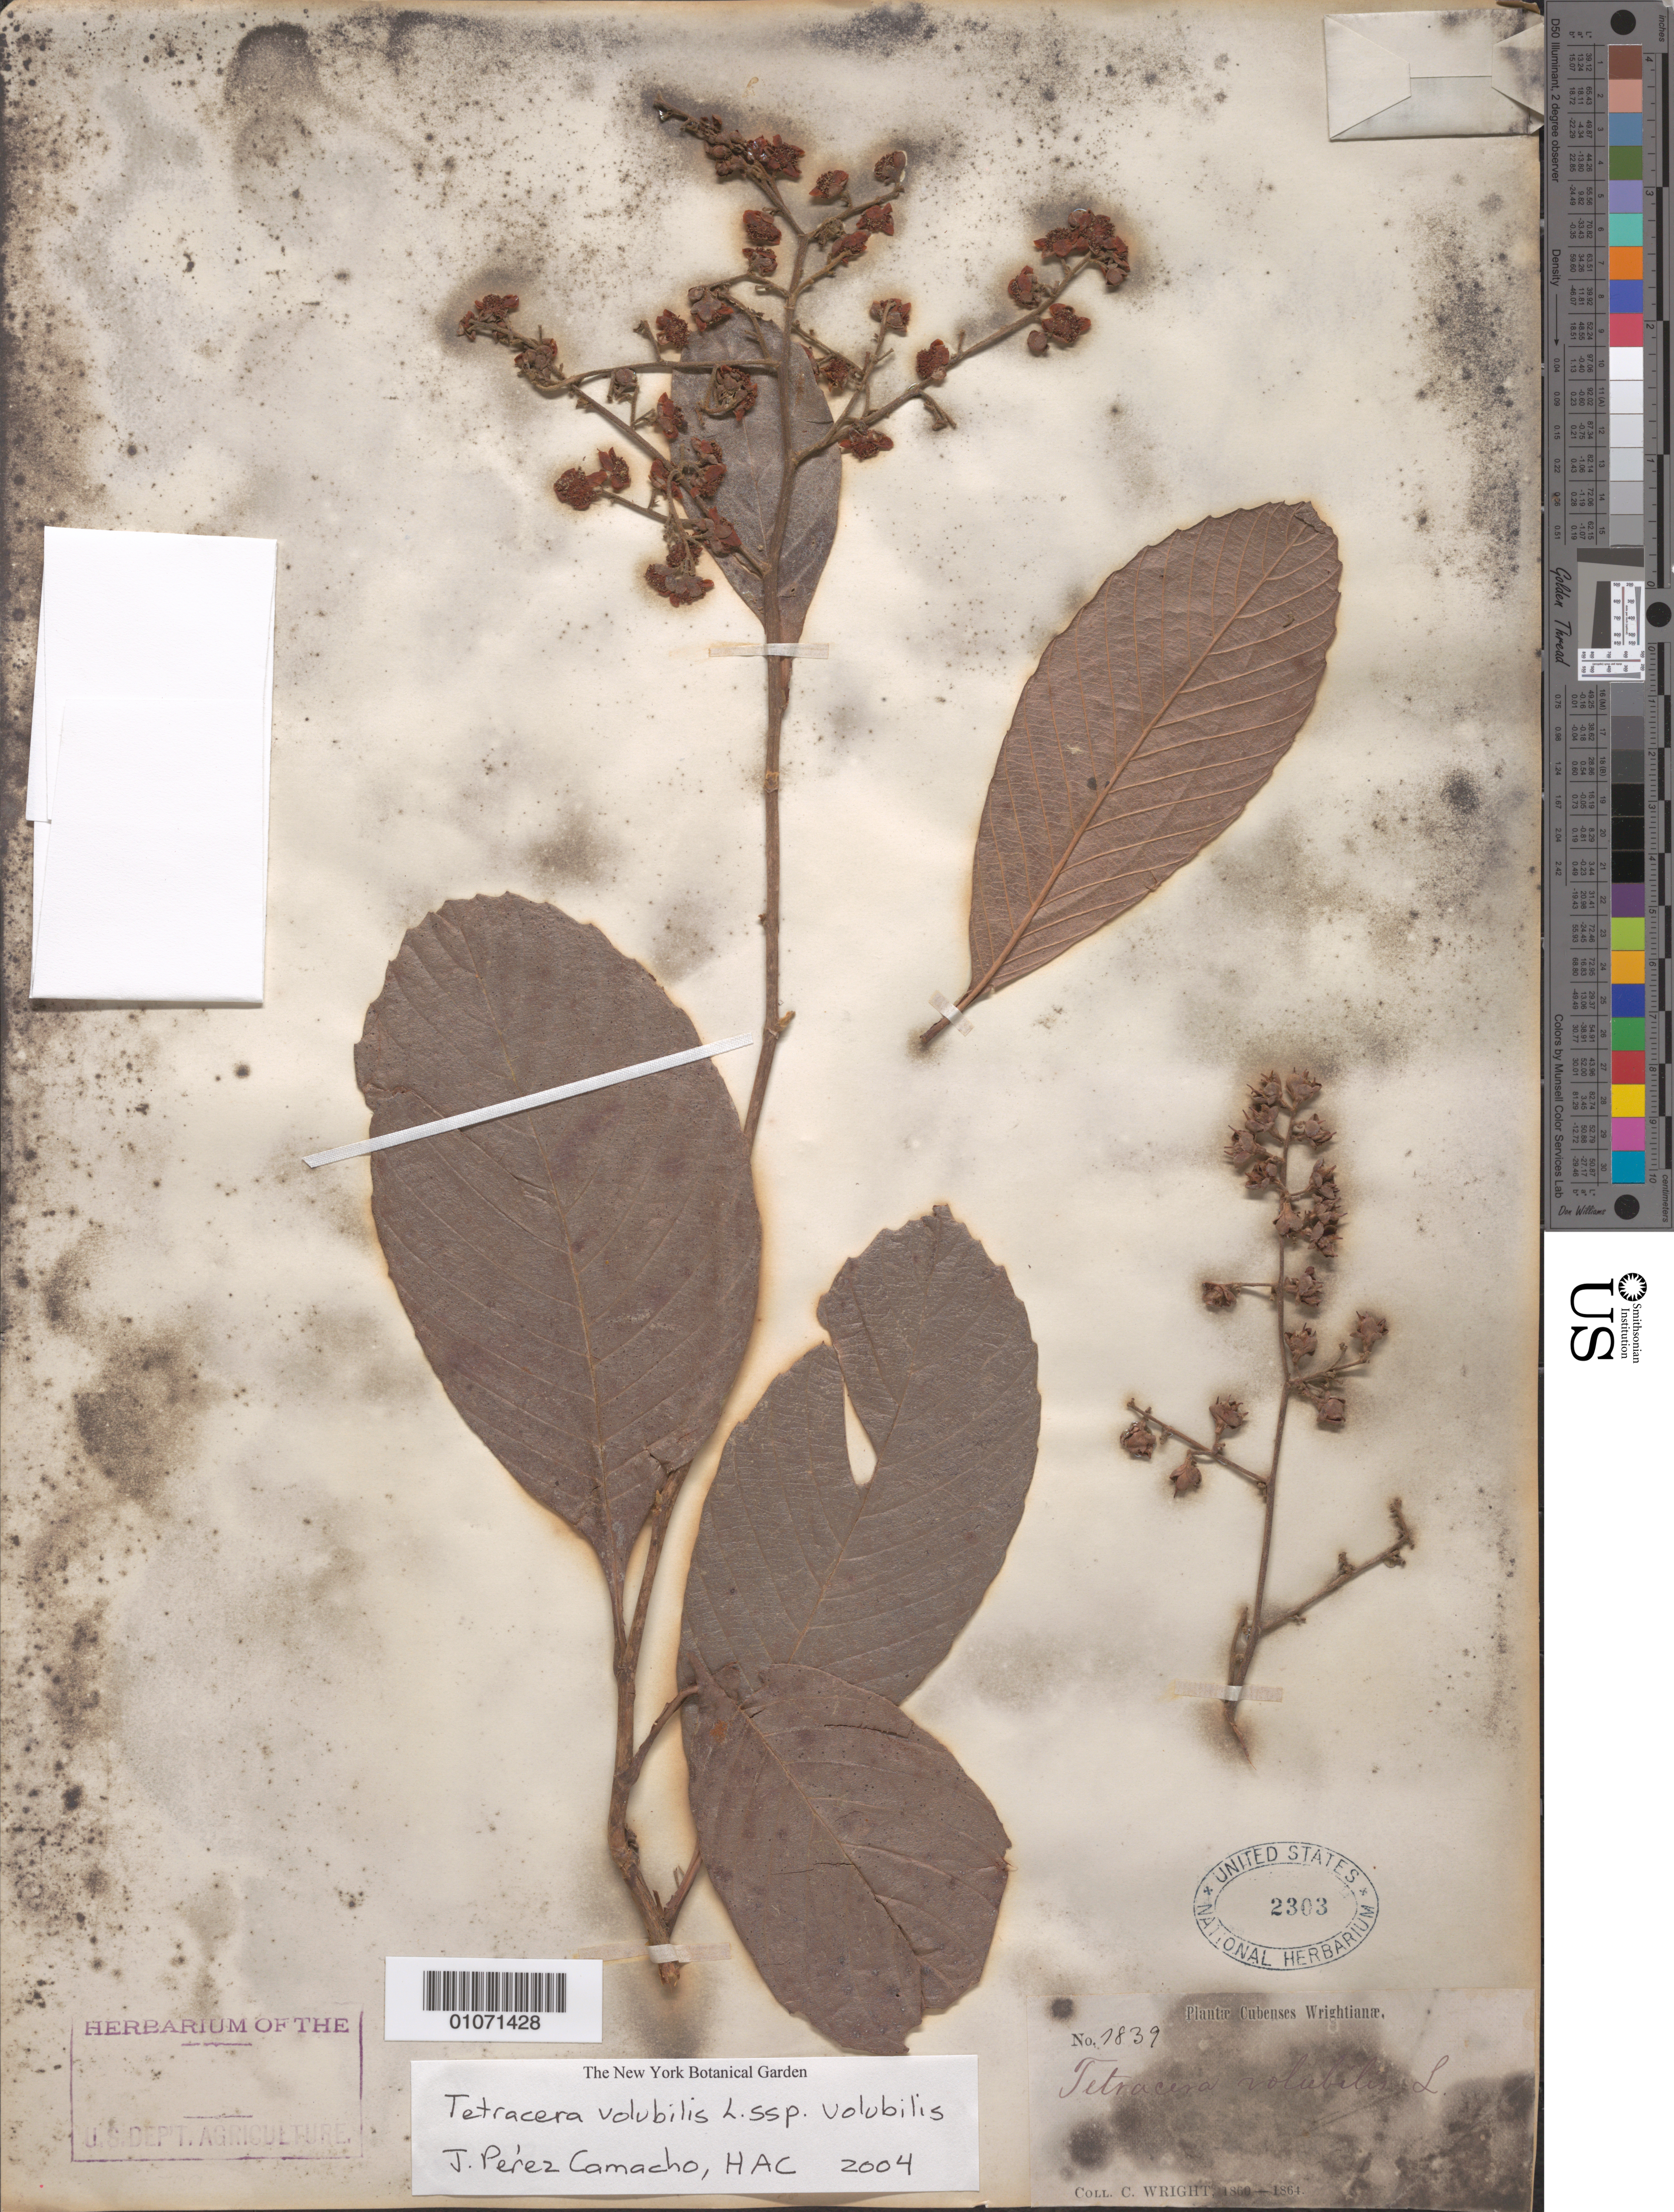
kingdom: Plantae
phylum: Tracheophyta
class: Magnoliopsida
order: Dilleniales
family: Dilleniaceae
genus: Tetracera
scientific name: Tetracera volubilis subsp. volubilis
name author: L.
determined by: Peréz-Camacho, J.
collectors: C. Wright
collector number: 7839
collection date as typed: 1860 to 1864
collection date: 1860/1864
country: Cuba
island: Cuba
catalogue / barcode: US 2303